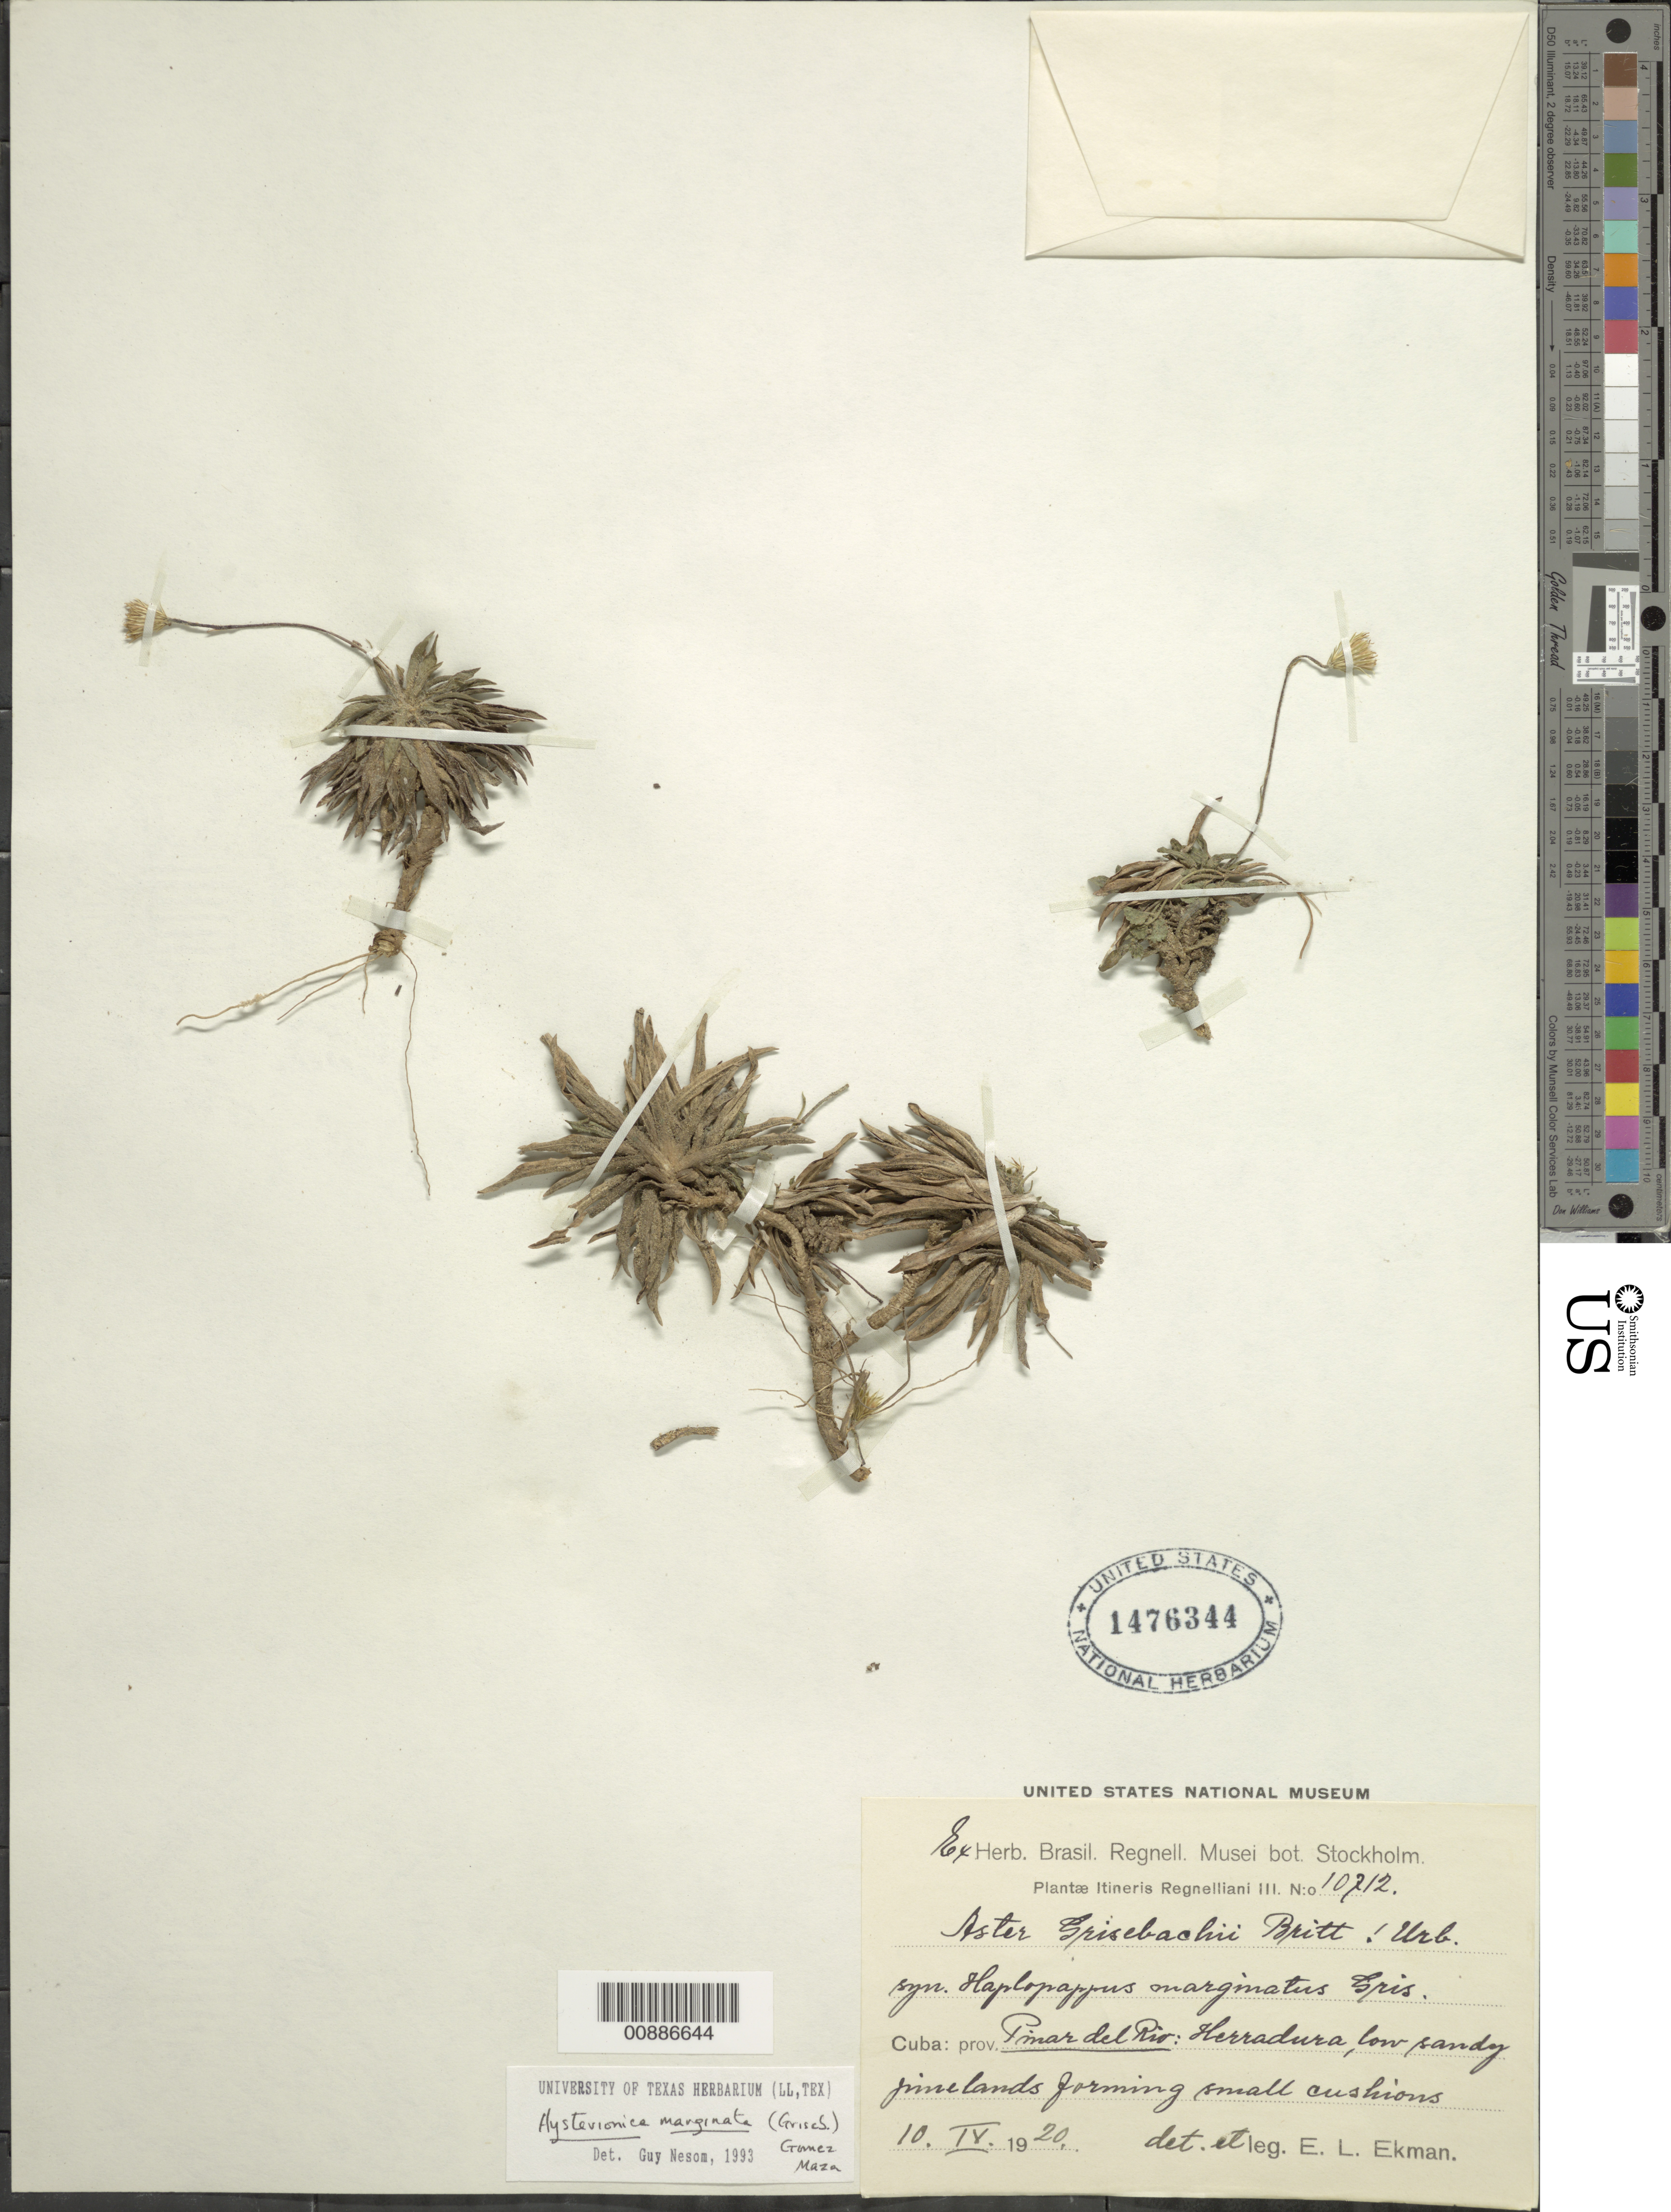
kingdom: Plantae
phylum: Tracheophyta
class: Magnoliopsida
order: Asterales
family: Asteraceae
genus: Neja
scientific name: Neja marginata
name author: (Griseb.) G.L. Nesom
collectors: E. L. Ekman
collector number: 10712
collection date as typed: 10 Apr 1920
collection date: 1920-04-10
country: Cuba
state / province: Pinar del Río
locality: Herradura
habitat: Low sandy pinelands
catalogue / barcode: US 1476344